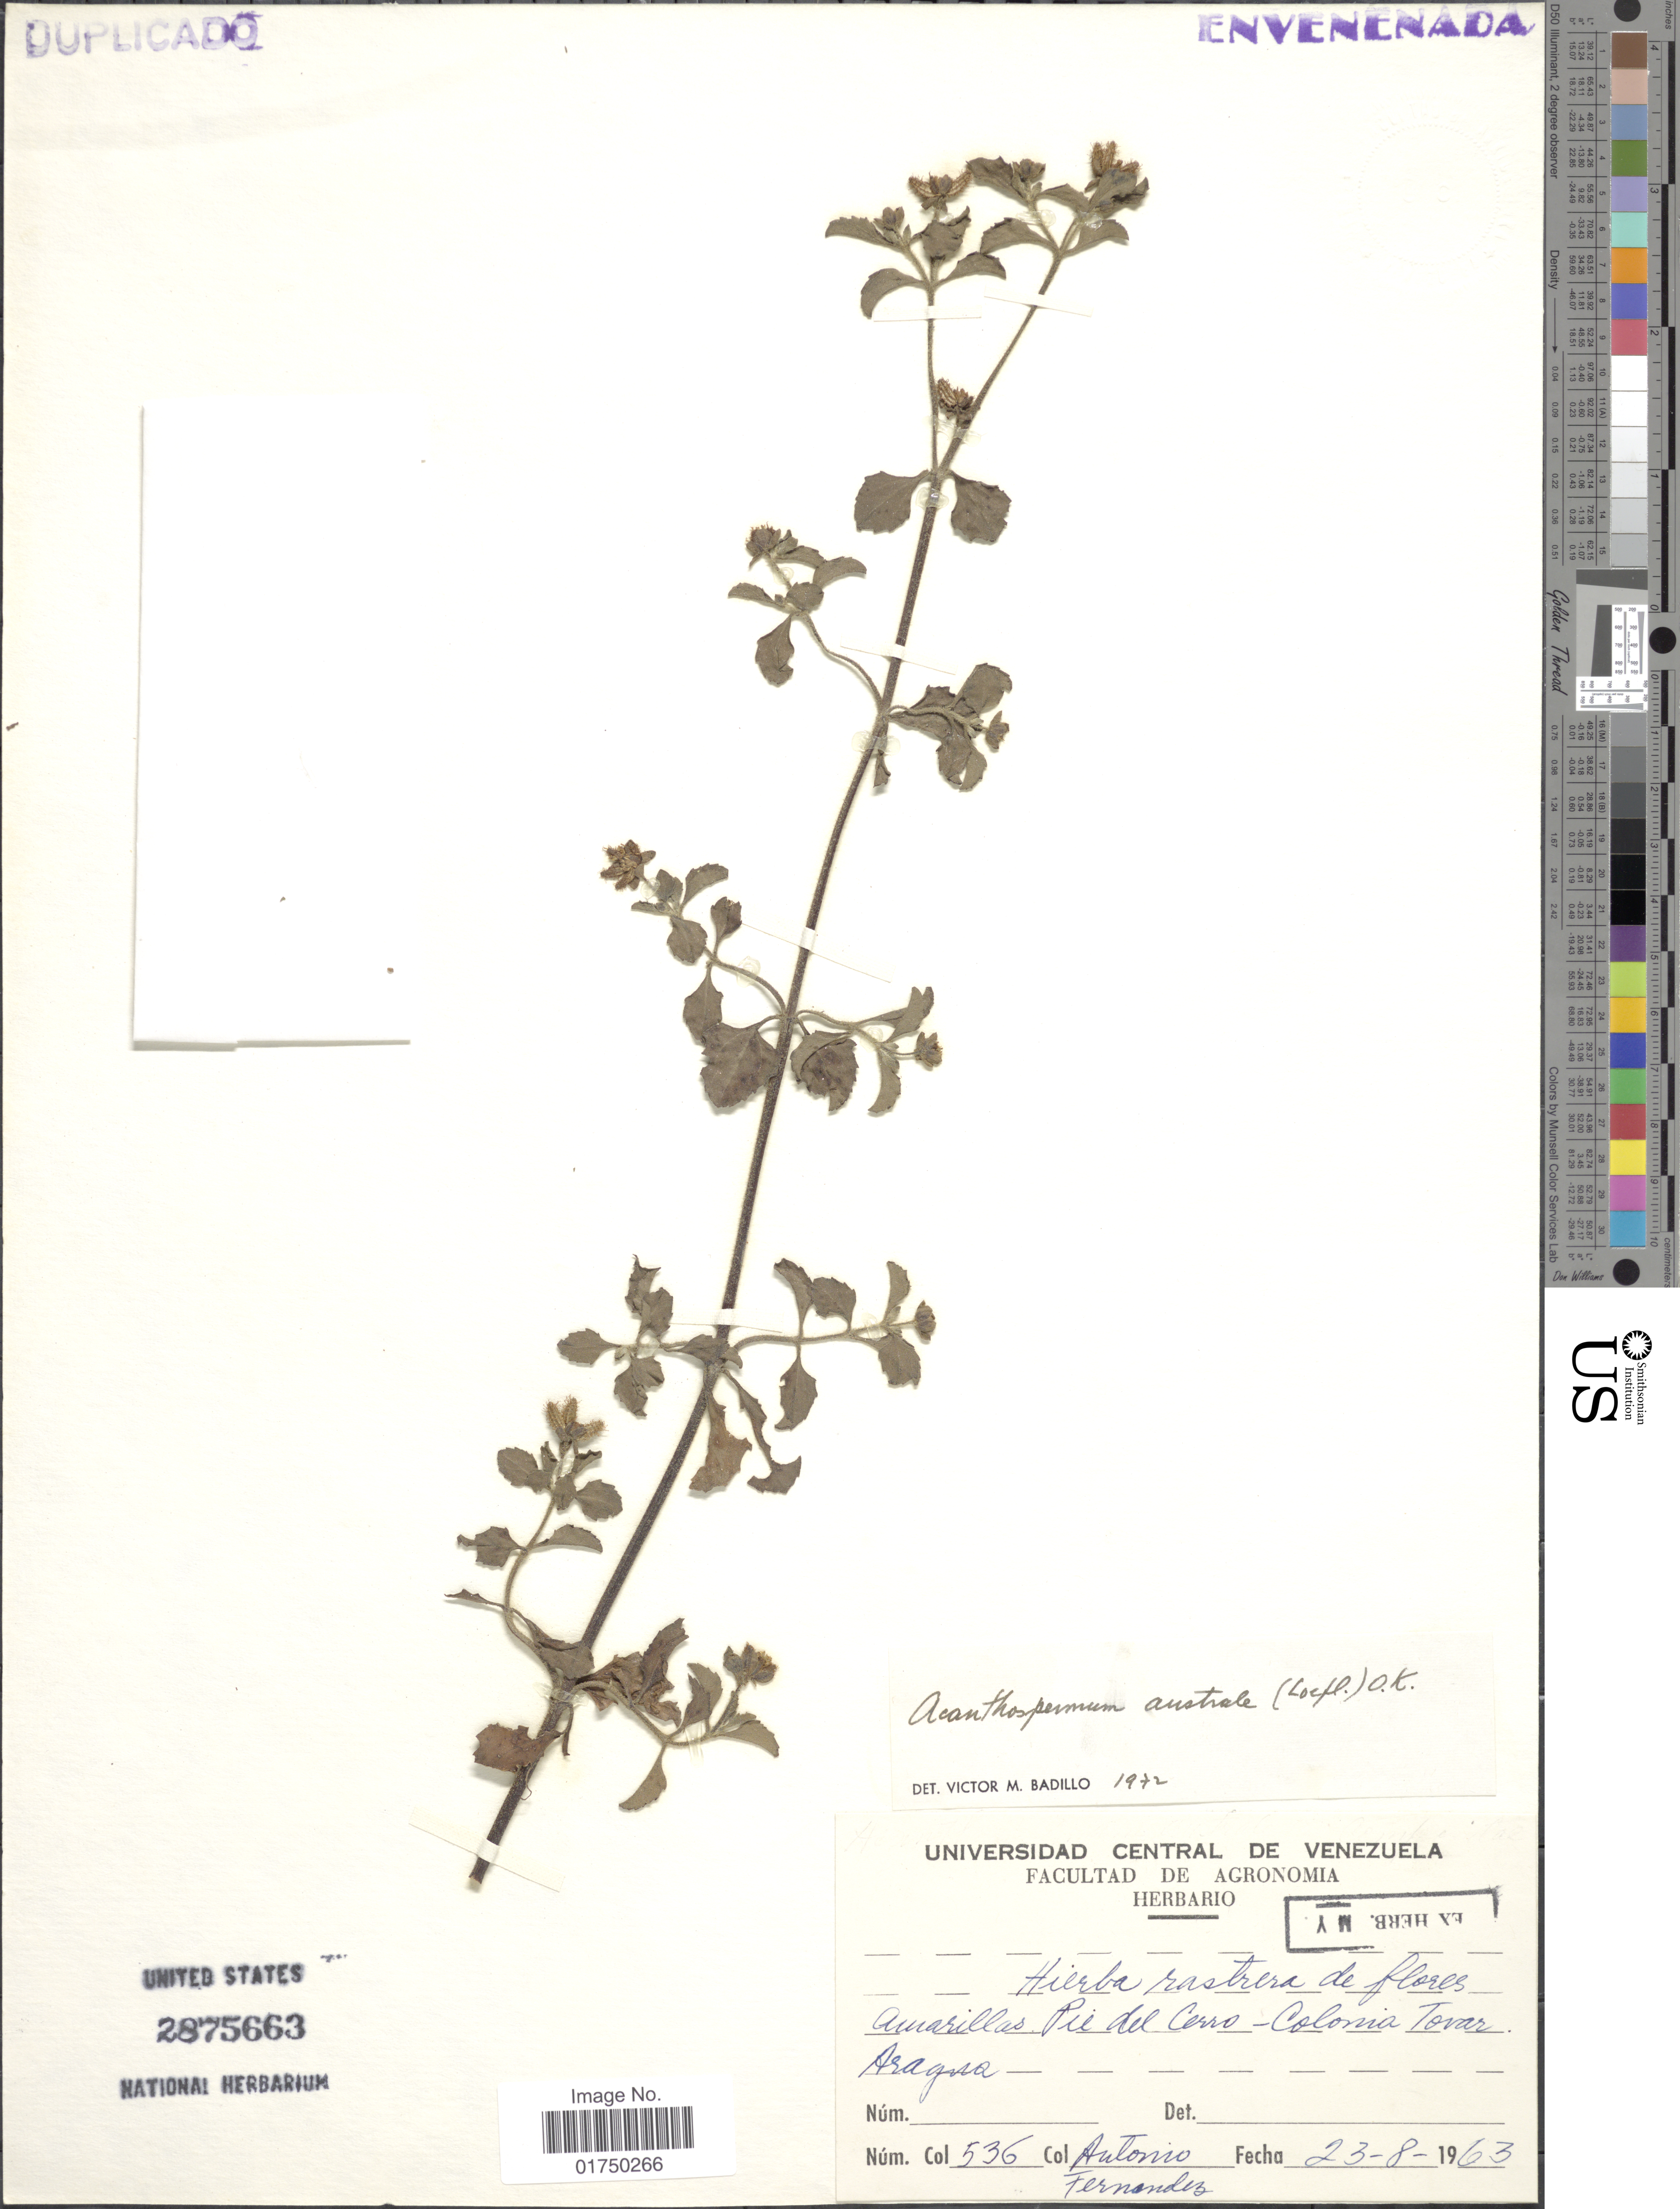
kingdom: Plantae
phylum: Tracheophyta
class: Magnoliopsida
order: Asterales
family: Asteraceae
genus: Acanthospermum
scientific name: Acanthospermum australe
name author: (Loefl.) Kuntze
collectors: A. Fernandez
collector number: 536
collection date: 1963-08-23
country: Venezuela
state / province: Aragua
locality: Amarillas Pie del Cerro-Colonia Tovar. Aragua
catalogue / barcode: US 2875663